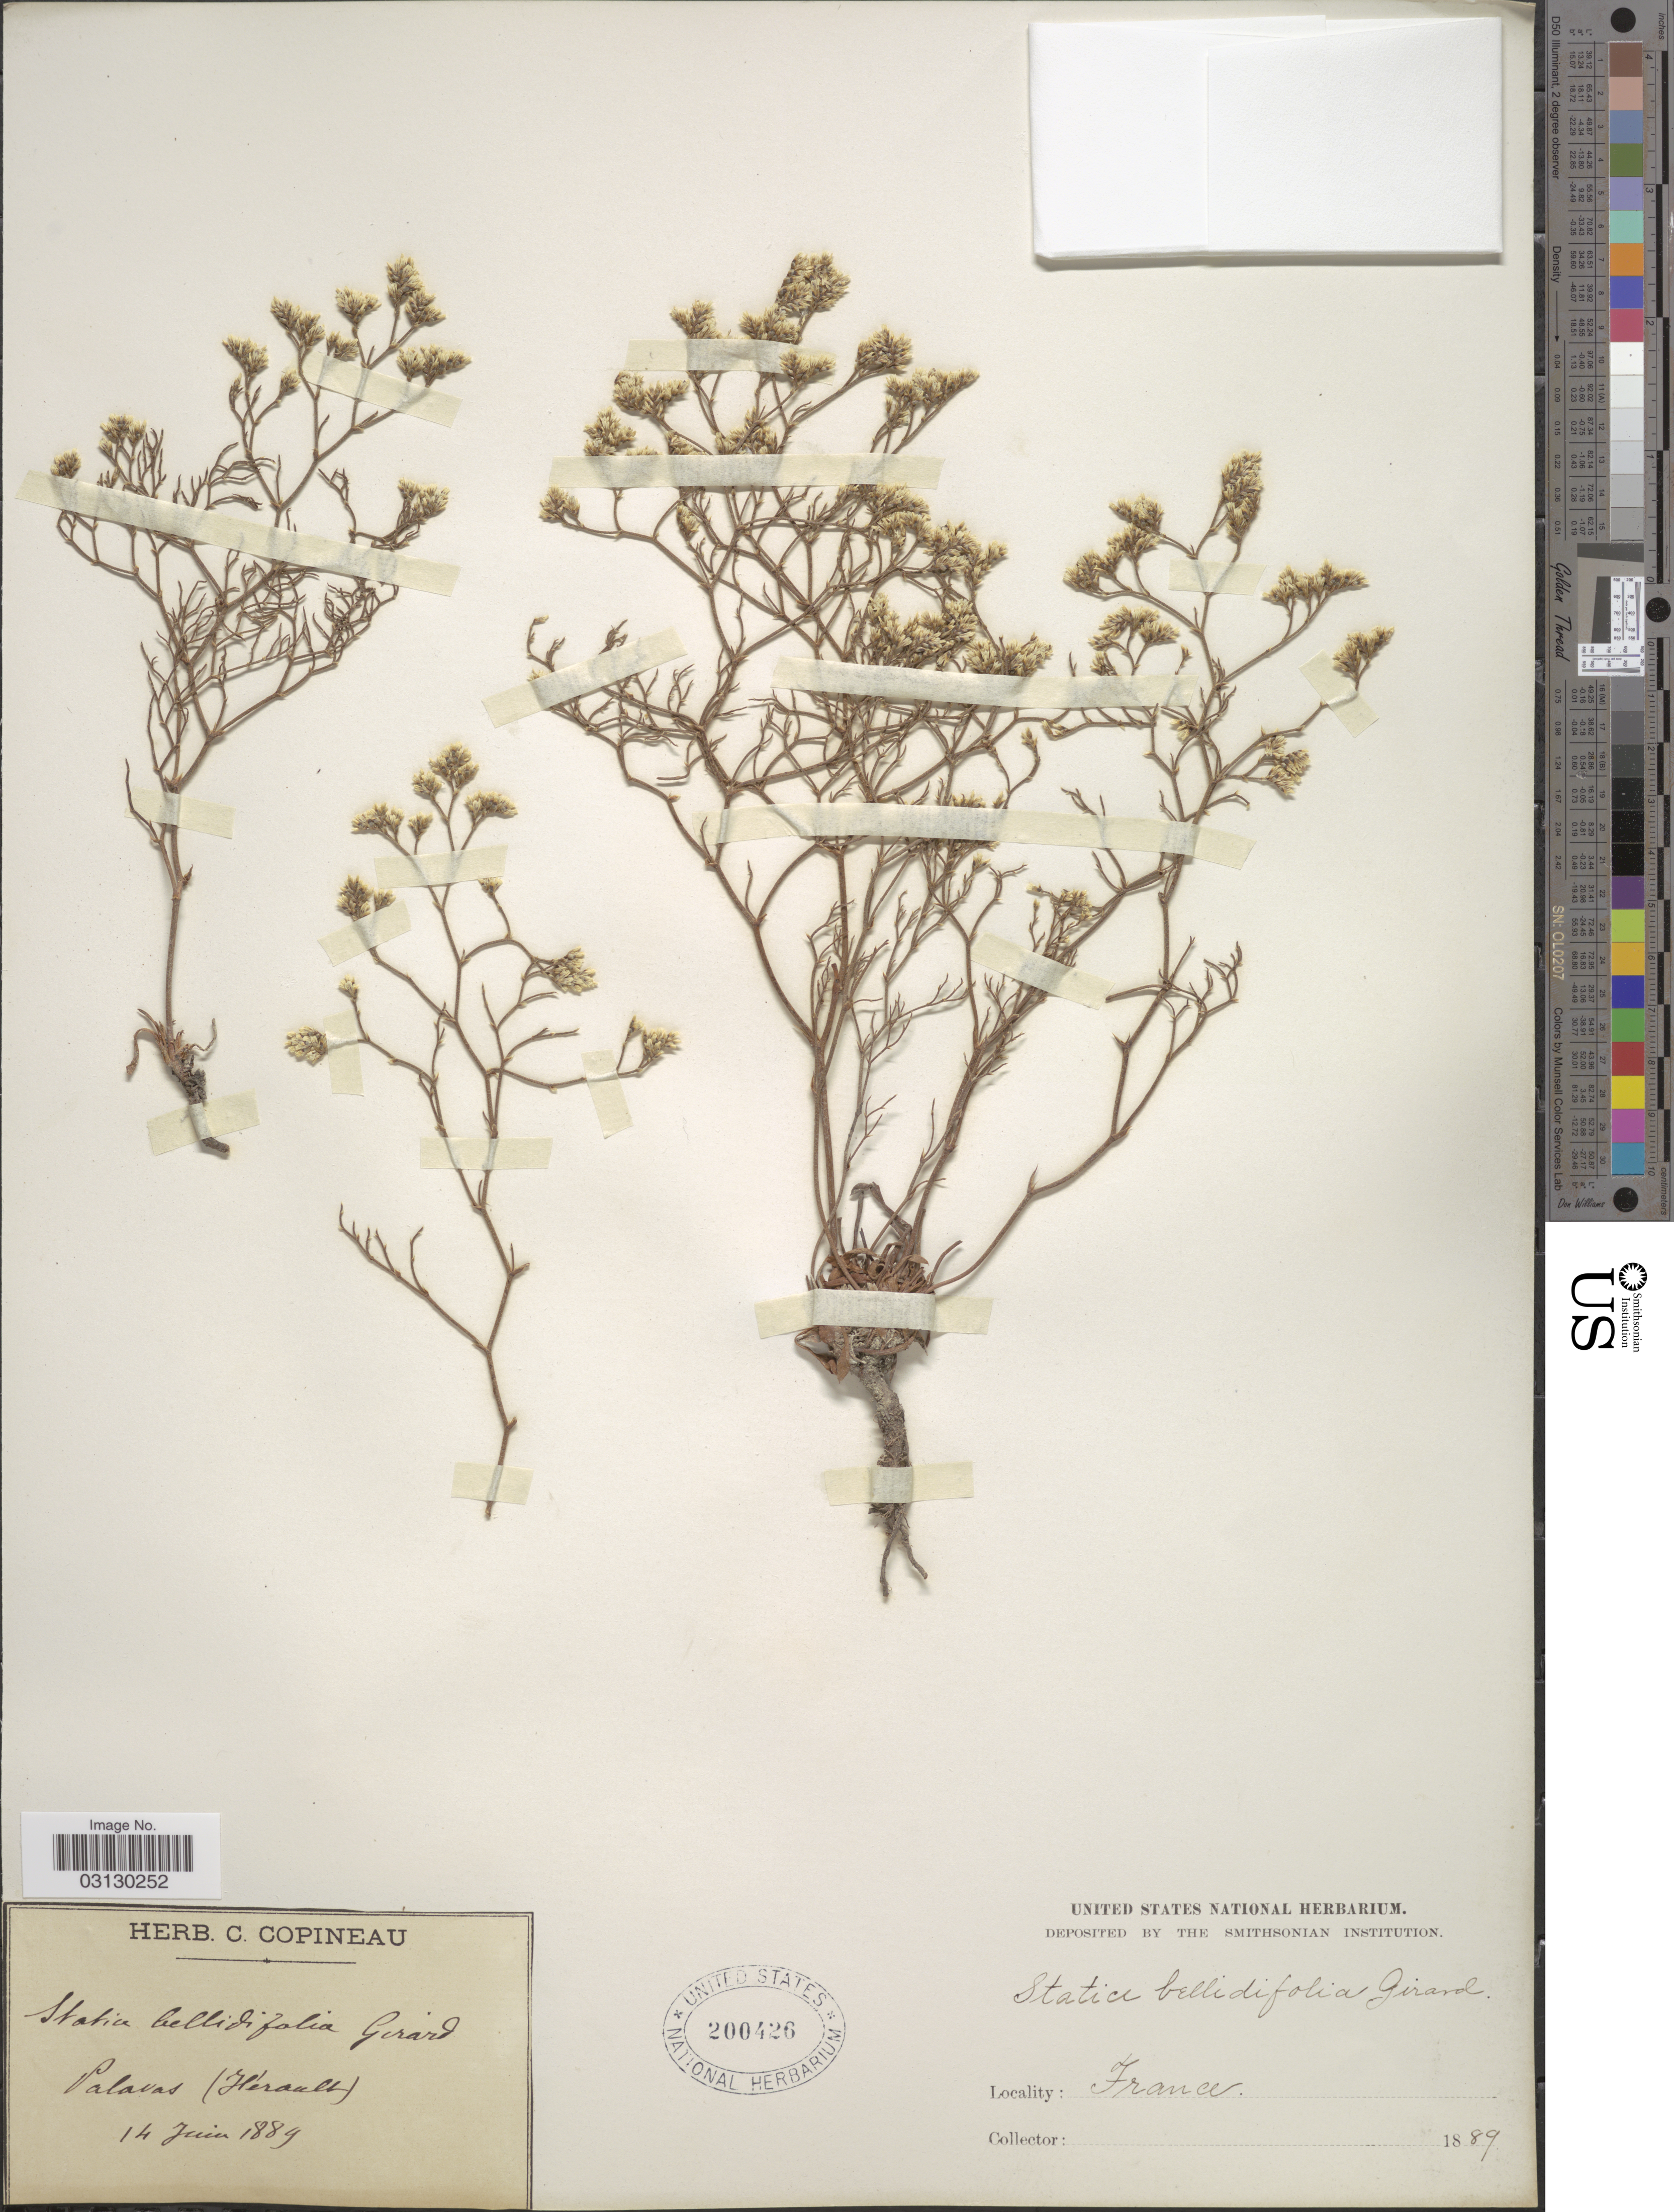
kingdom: Plantae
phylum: Tracheophyta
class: Magnoliopsida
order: Caryophyllales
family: Plumbaginaceae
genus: Limonium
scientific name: Limonium bellidifolium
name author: (Gouan) Dumort.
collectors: ex herb. C. Copineau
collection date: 1889-06-14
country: France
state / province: Occitanie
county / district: Hérault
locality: Palavas (Hérault).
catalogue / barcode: US 200426